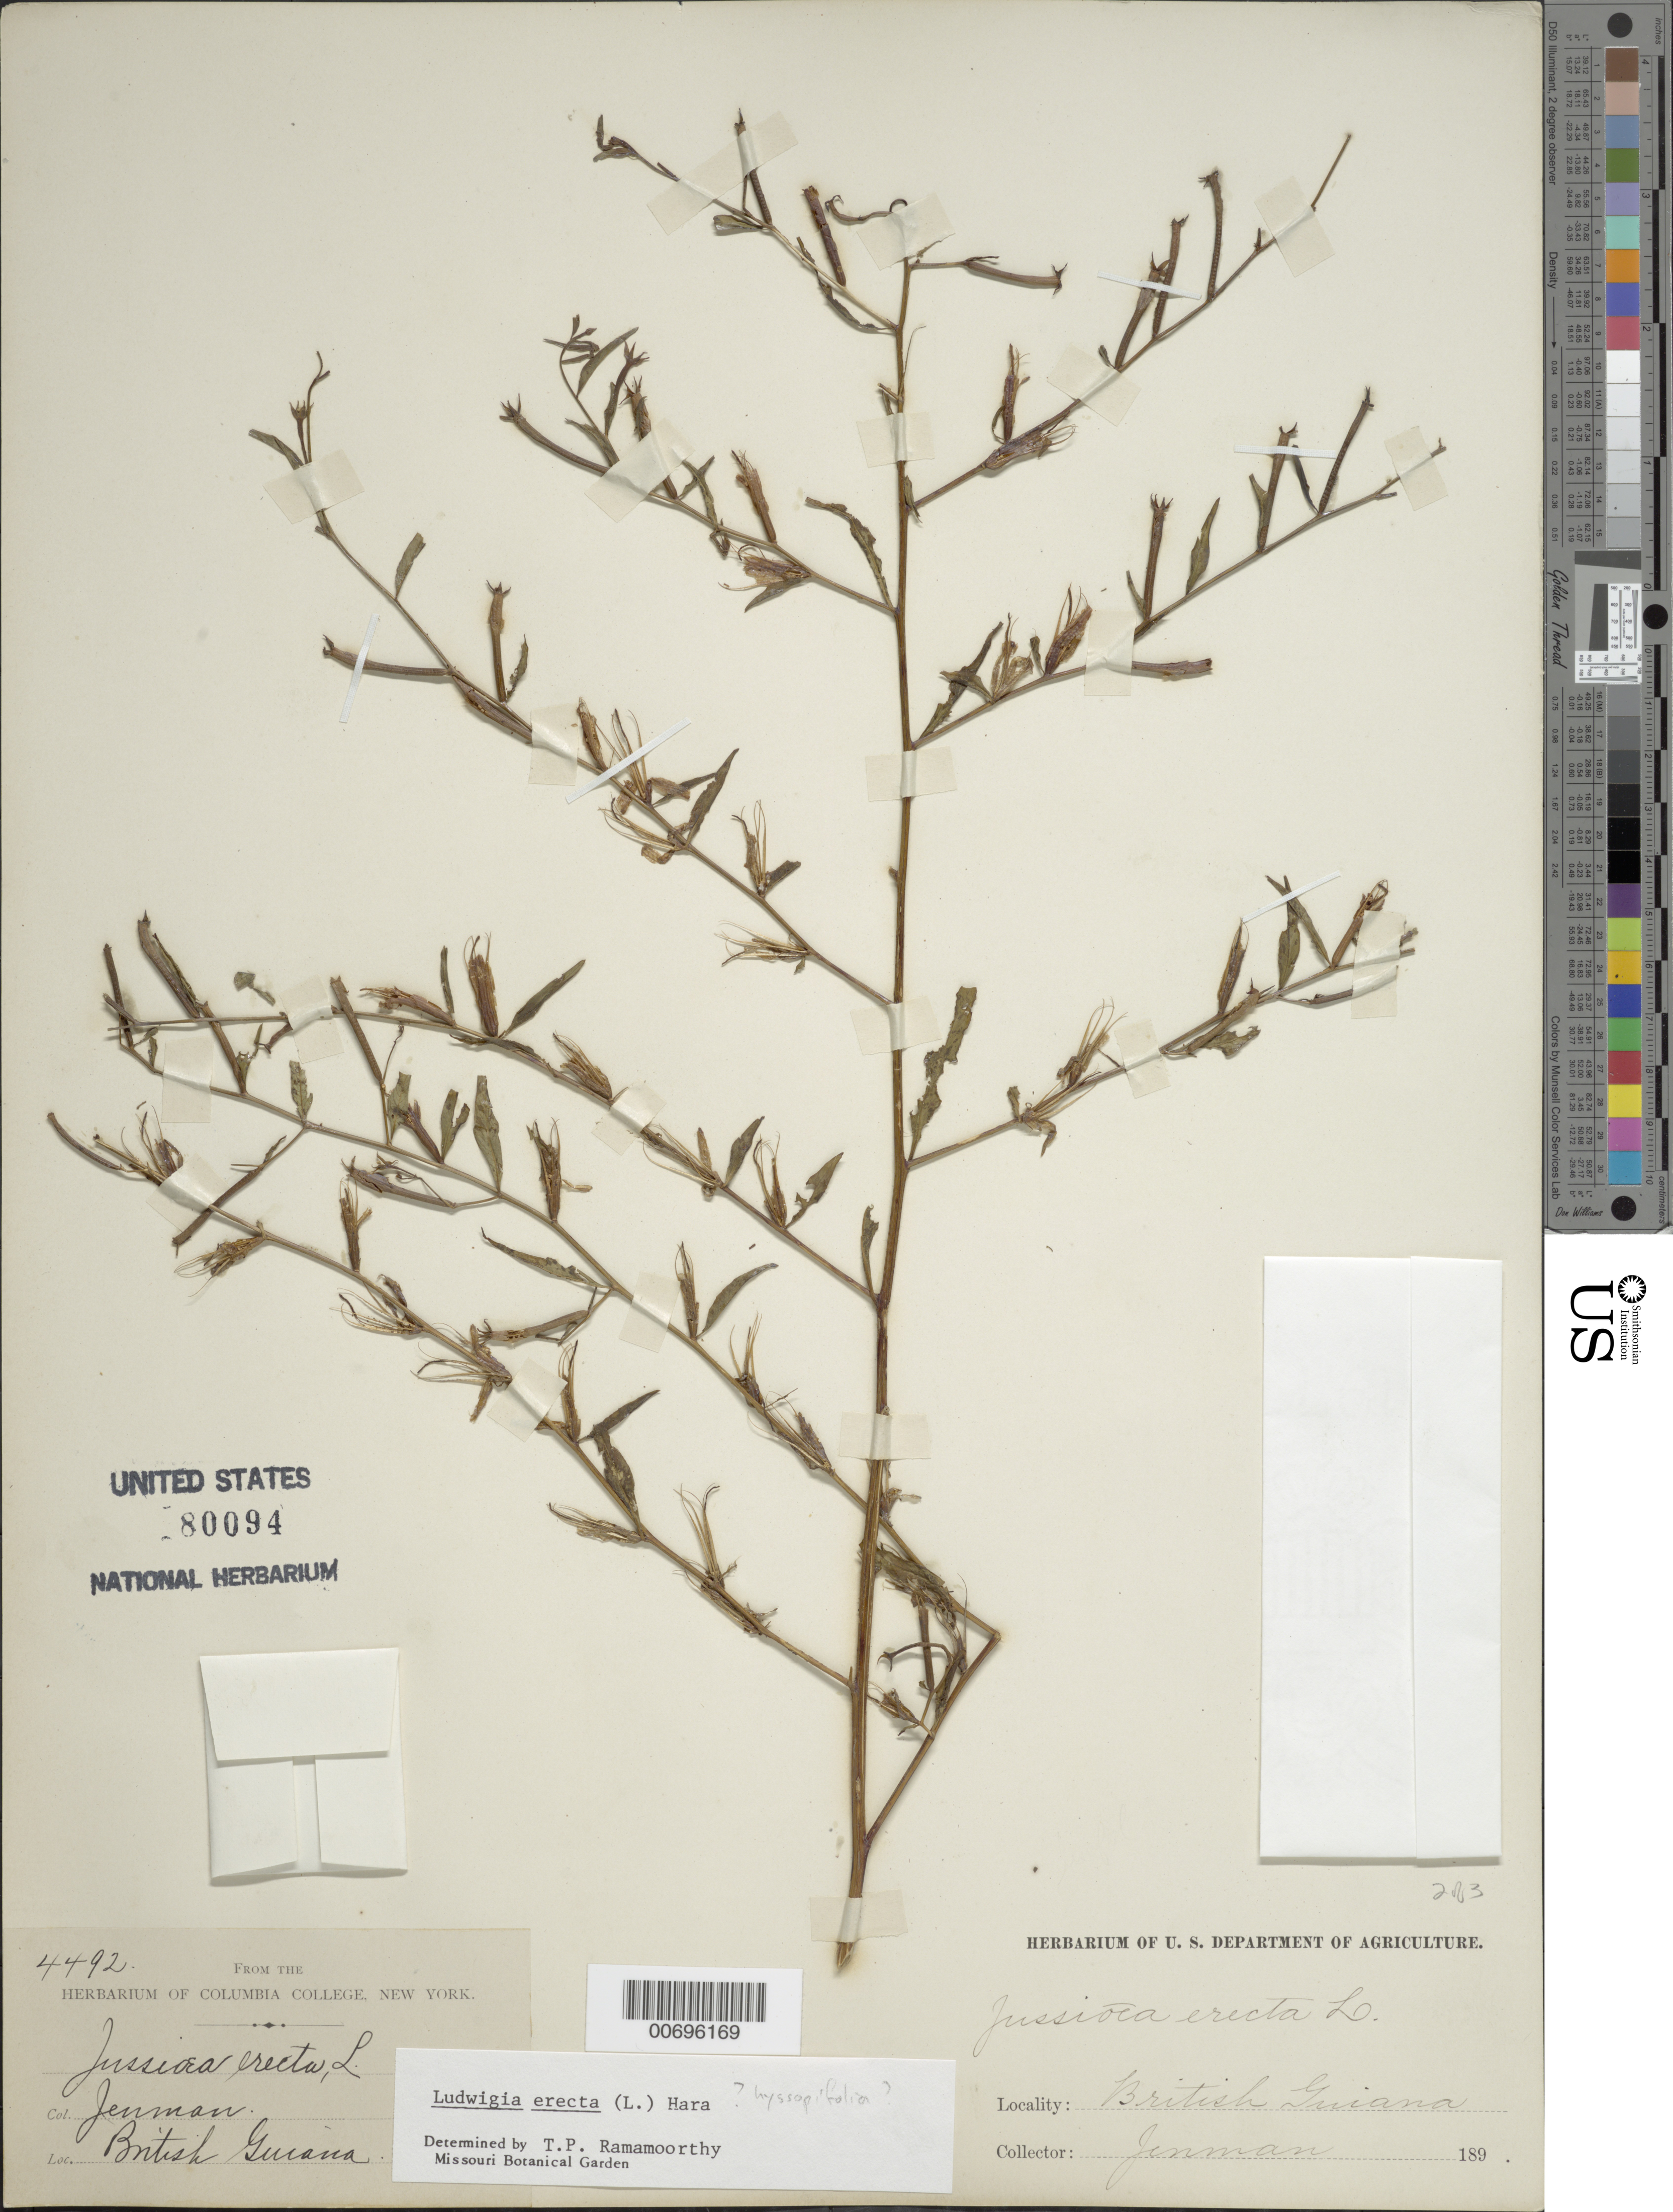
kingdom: Plantae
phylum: Tracheophyta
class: Magnoliopsida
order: Myrtales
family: Onagraceae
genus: Ludwigia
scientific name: Ludwigia hyssopifolia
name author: (G. Don) Exell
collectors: -. Jenman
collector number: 4492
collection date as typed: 189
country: Guyana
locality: British Guiana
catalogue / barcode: US 80094